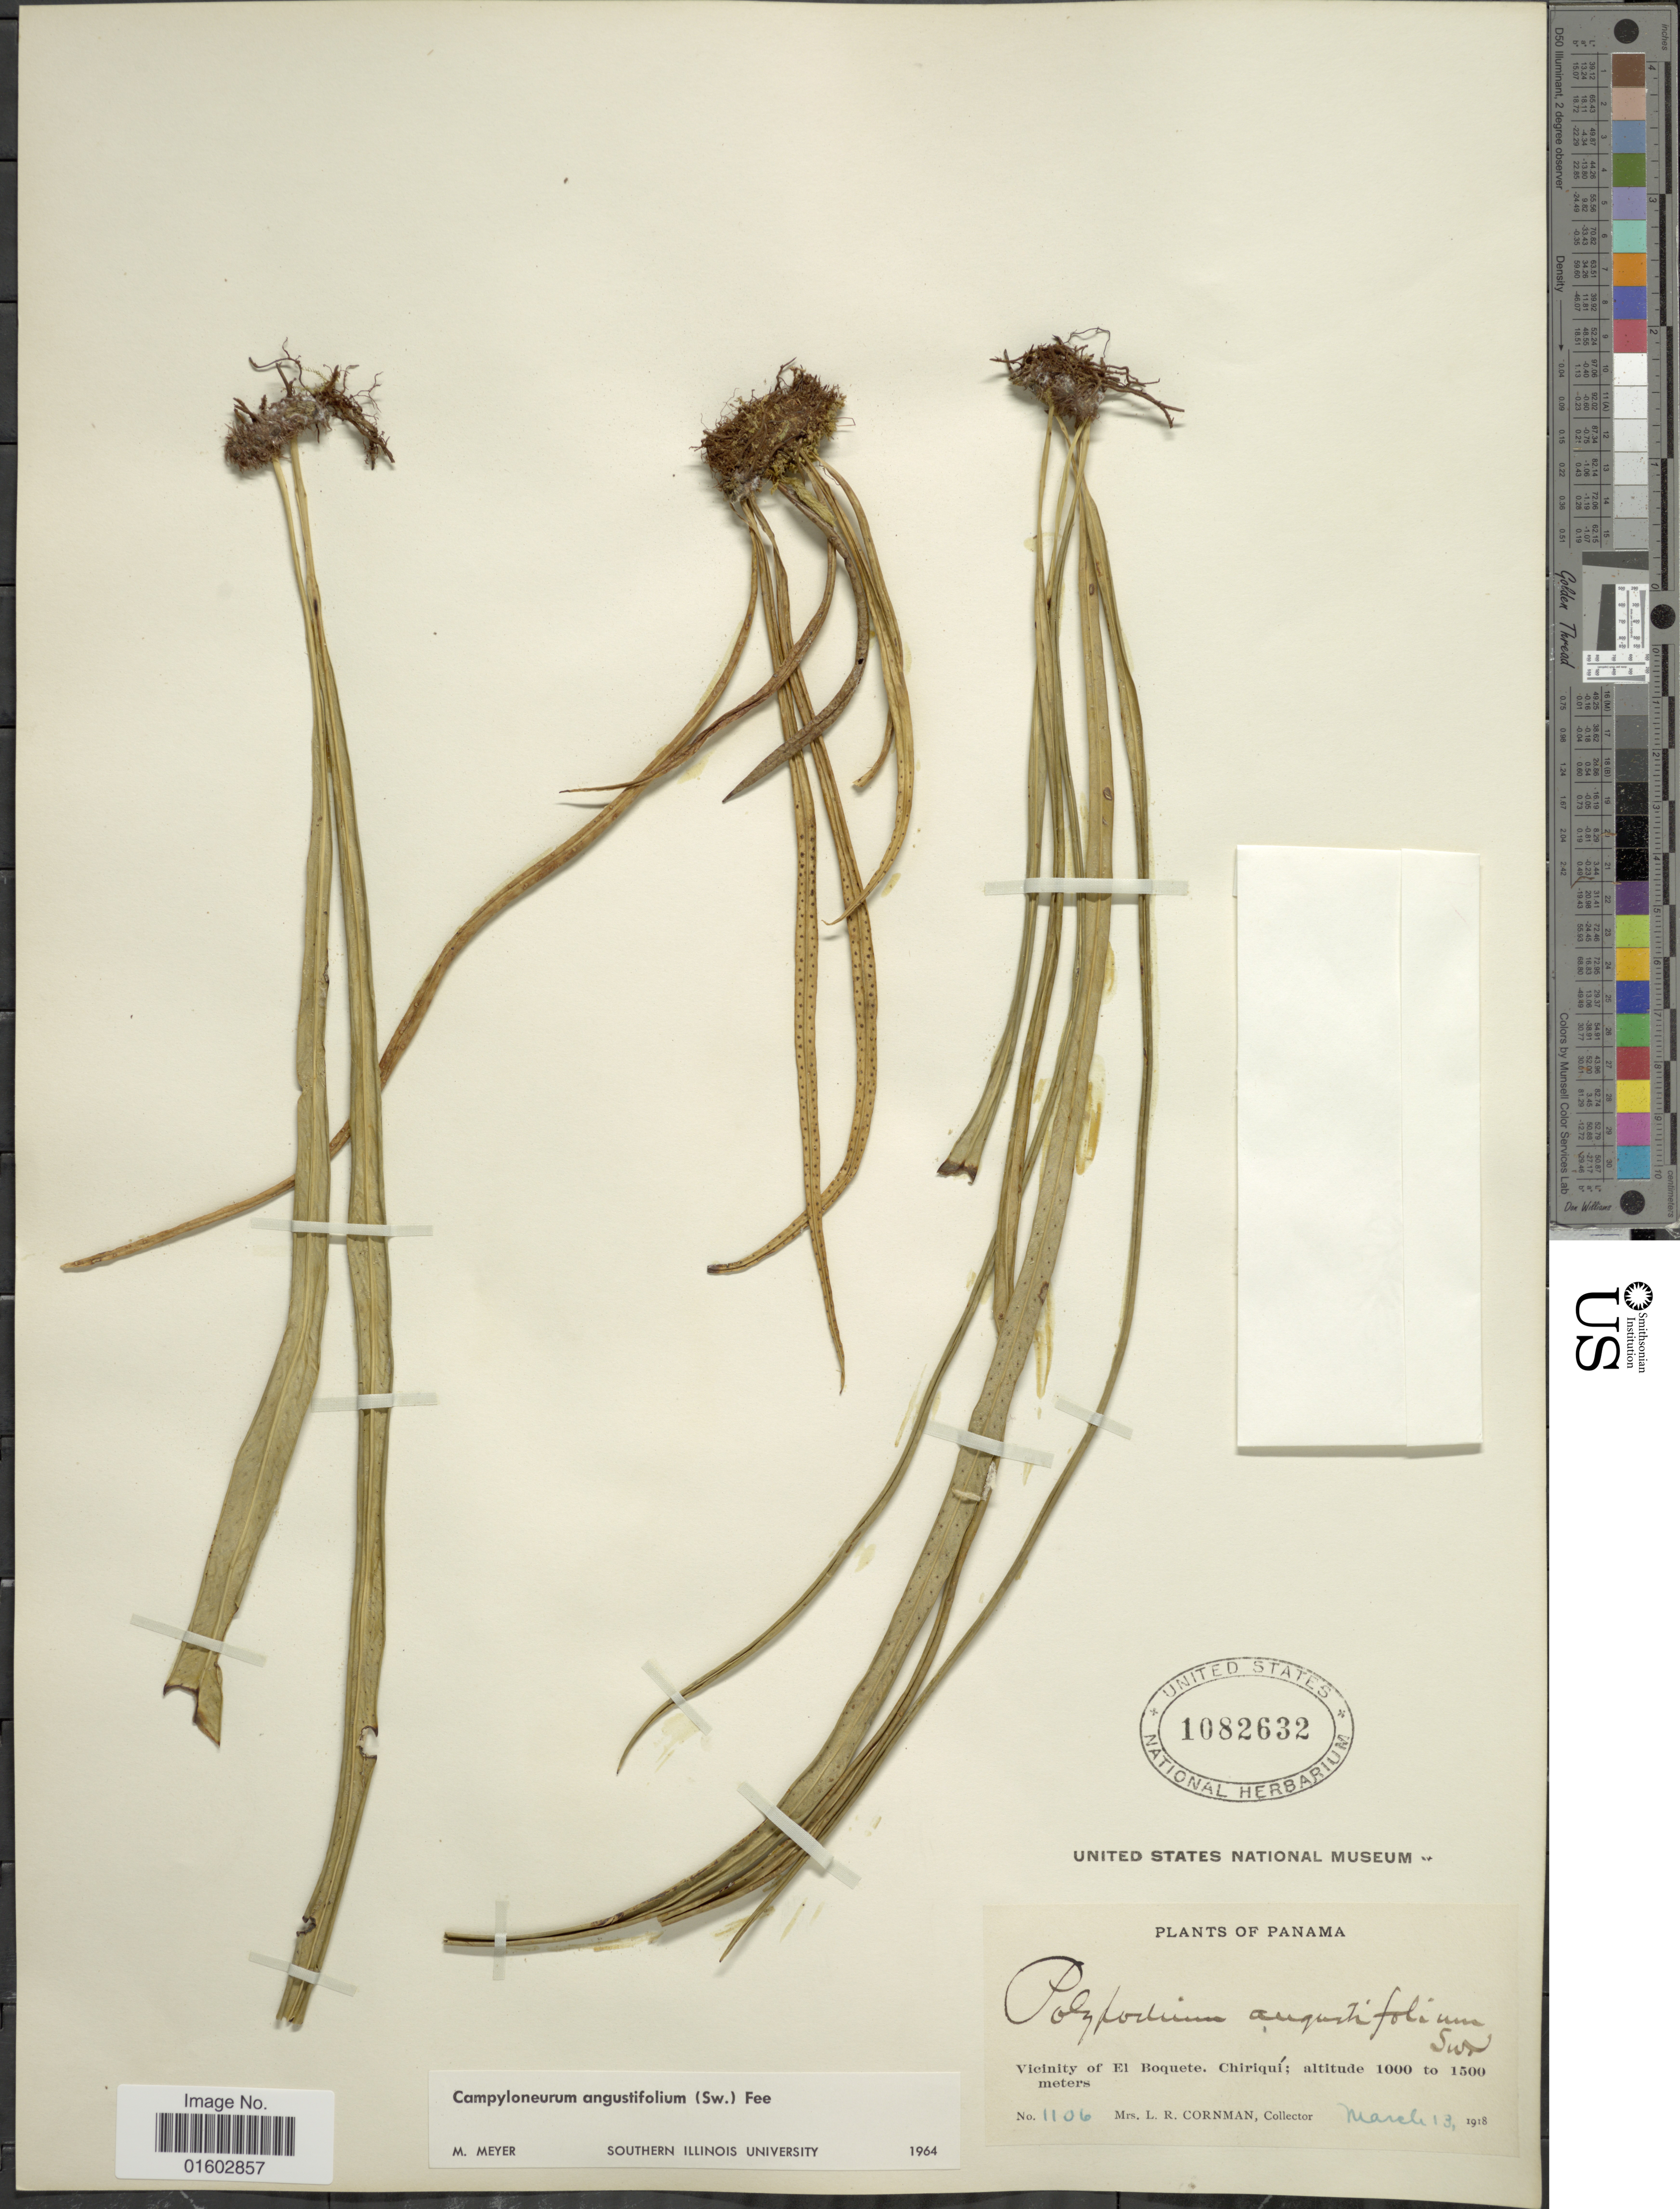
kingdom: Plantae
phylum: Tracheophyta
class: Polypodiopsida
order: Polypodiales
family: Polypodiaceae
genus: Campyloneurum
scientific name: Campyloneurum angustifolium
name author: (Sw.) Fée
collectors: L. Cornman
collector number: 1106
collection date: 1918-03-13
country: Panama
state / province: Chiriqui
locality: Vicinity of El Boquete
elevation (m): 1000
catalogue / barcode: US 1082632